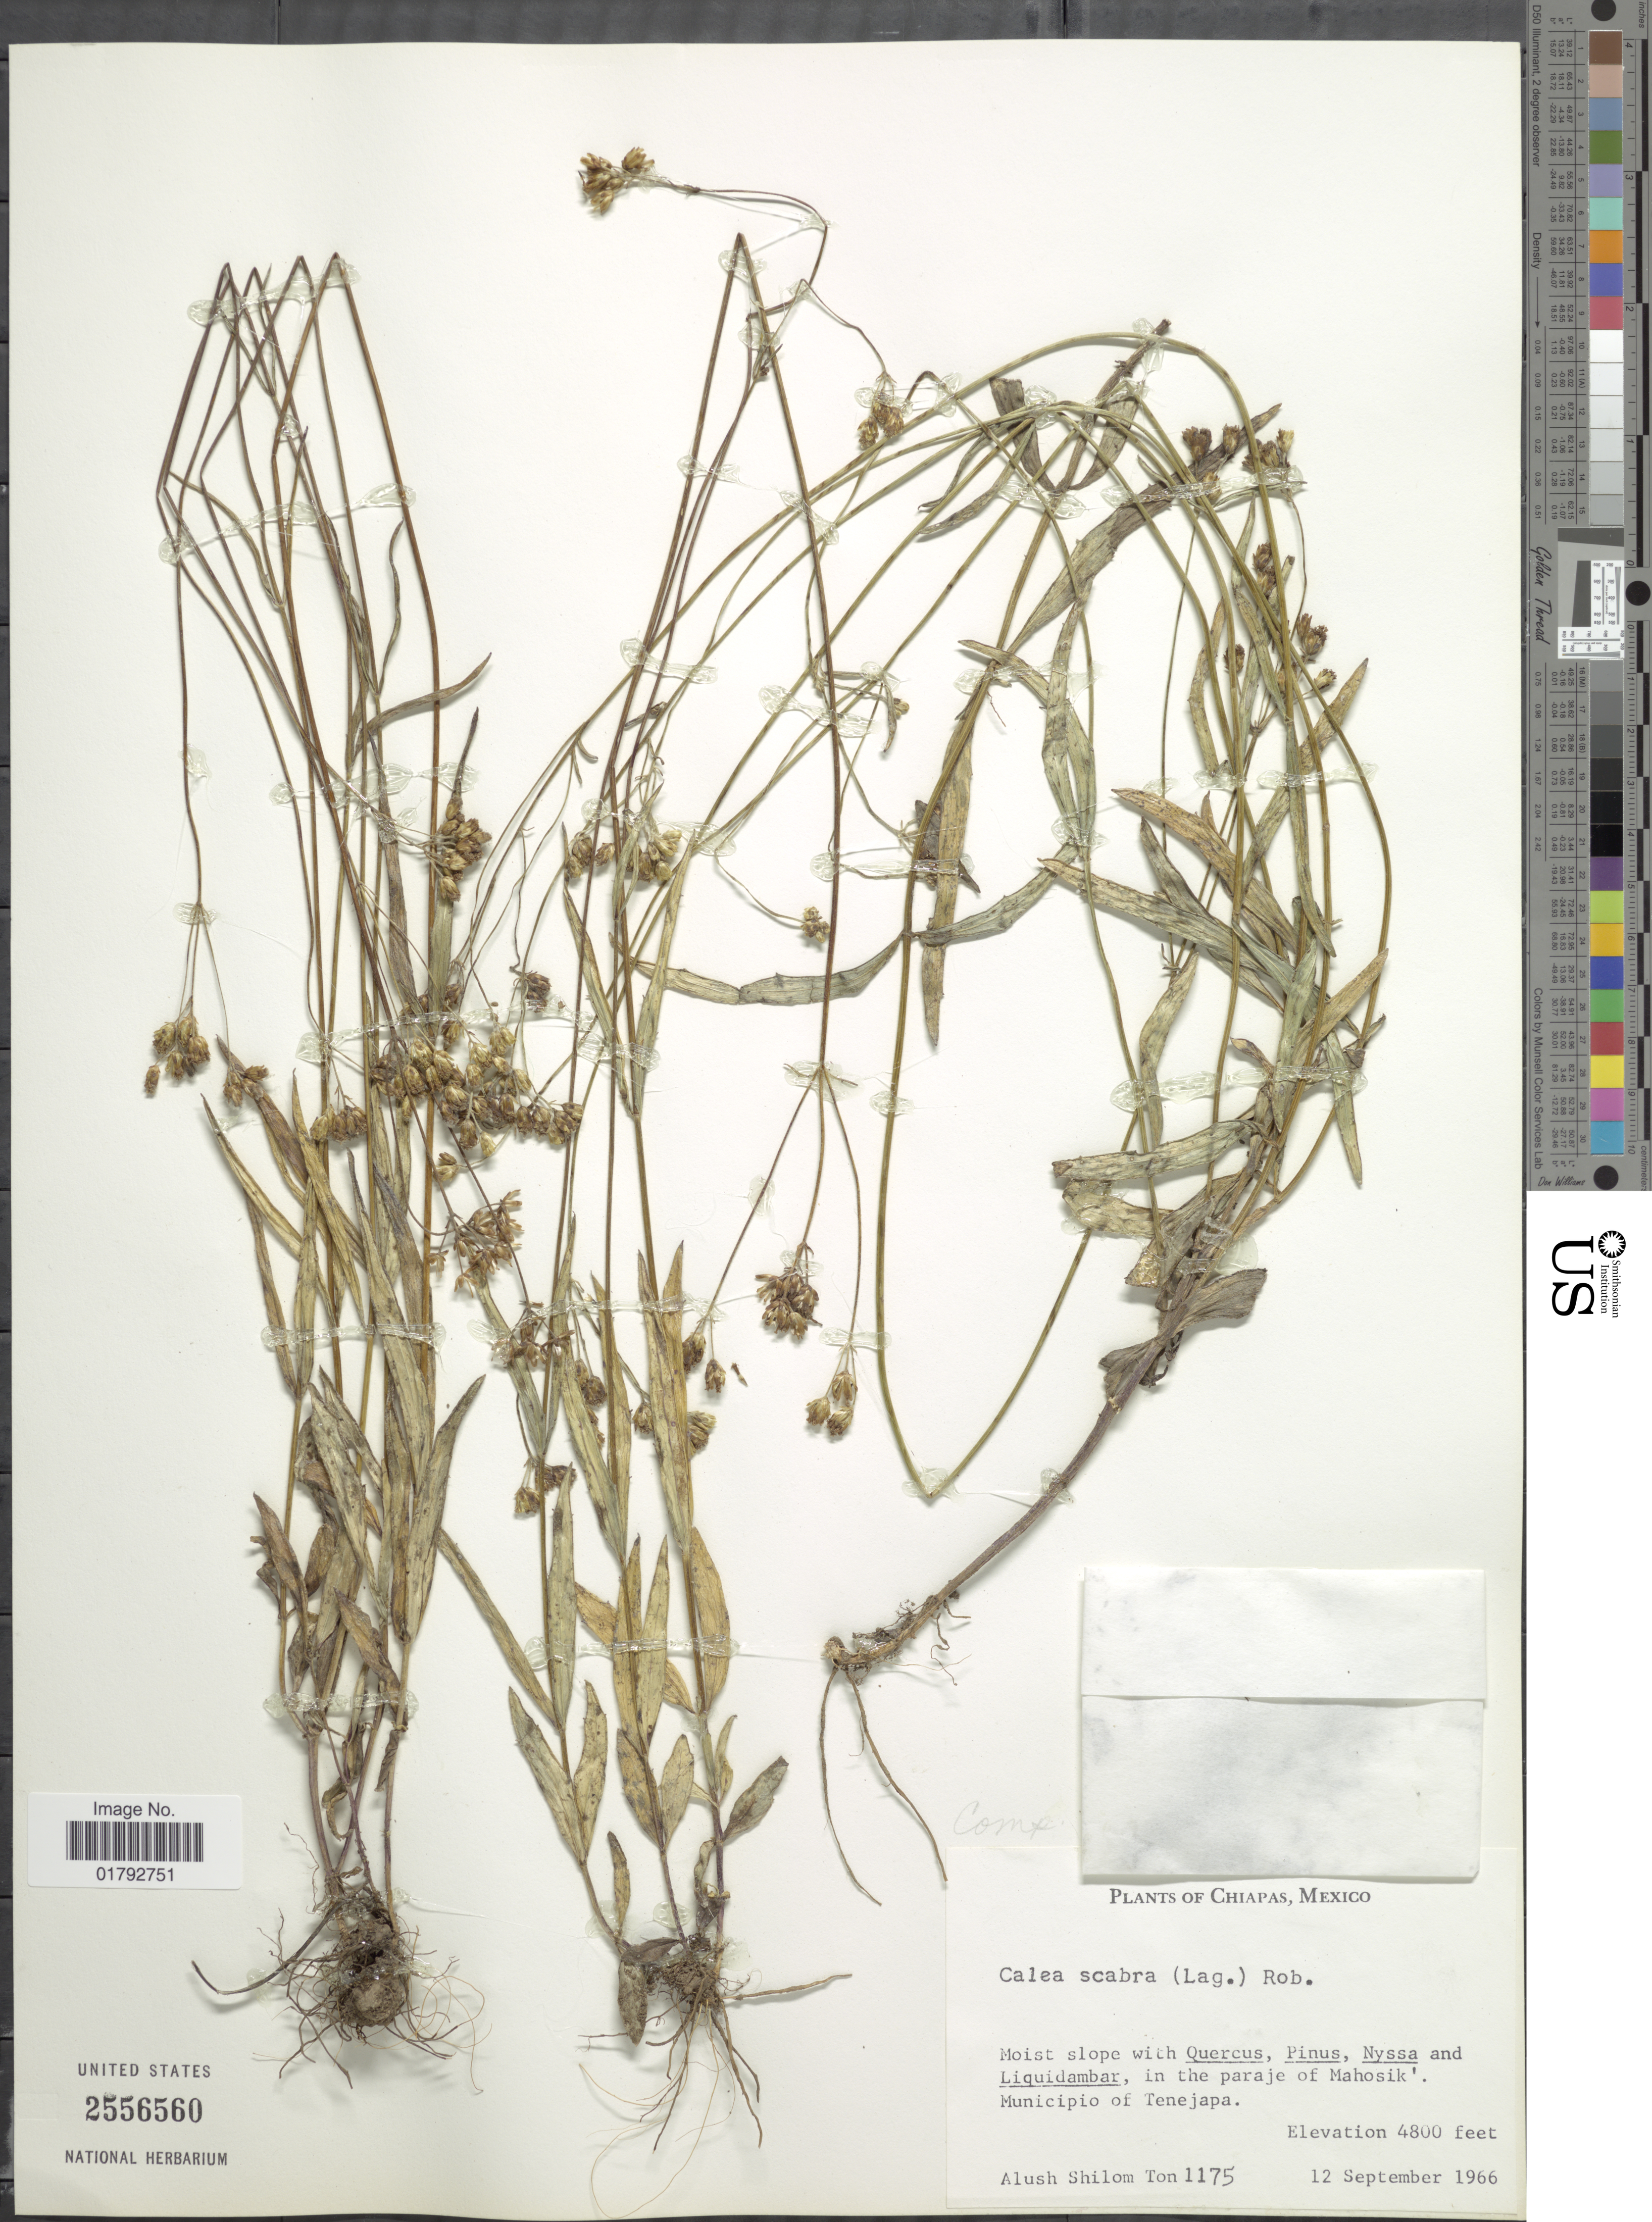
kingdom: Plantae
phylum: Tracheophyta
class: Magnoliopsida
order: Asterales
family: Asteraceae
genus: Alloispermum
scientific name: Alloispermum scabrum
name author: (Lag.) H. Rob.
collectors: A. M. Ton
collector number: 1175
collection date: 1966-09-12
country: Mexico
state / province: Chiapas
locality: Chiapas, Mexico. In the paraje of Mohosik' Municipio of Tenejapa.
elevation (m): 1463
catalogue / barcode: US 2556560